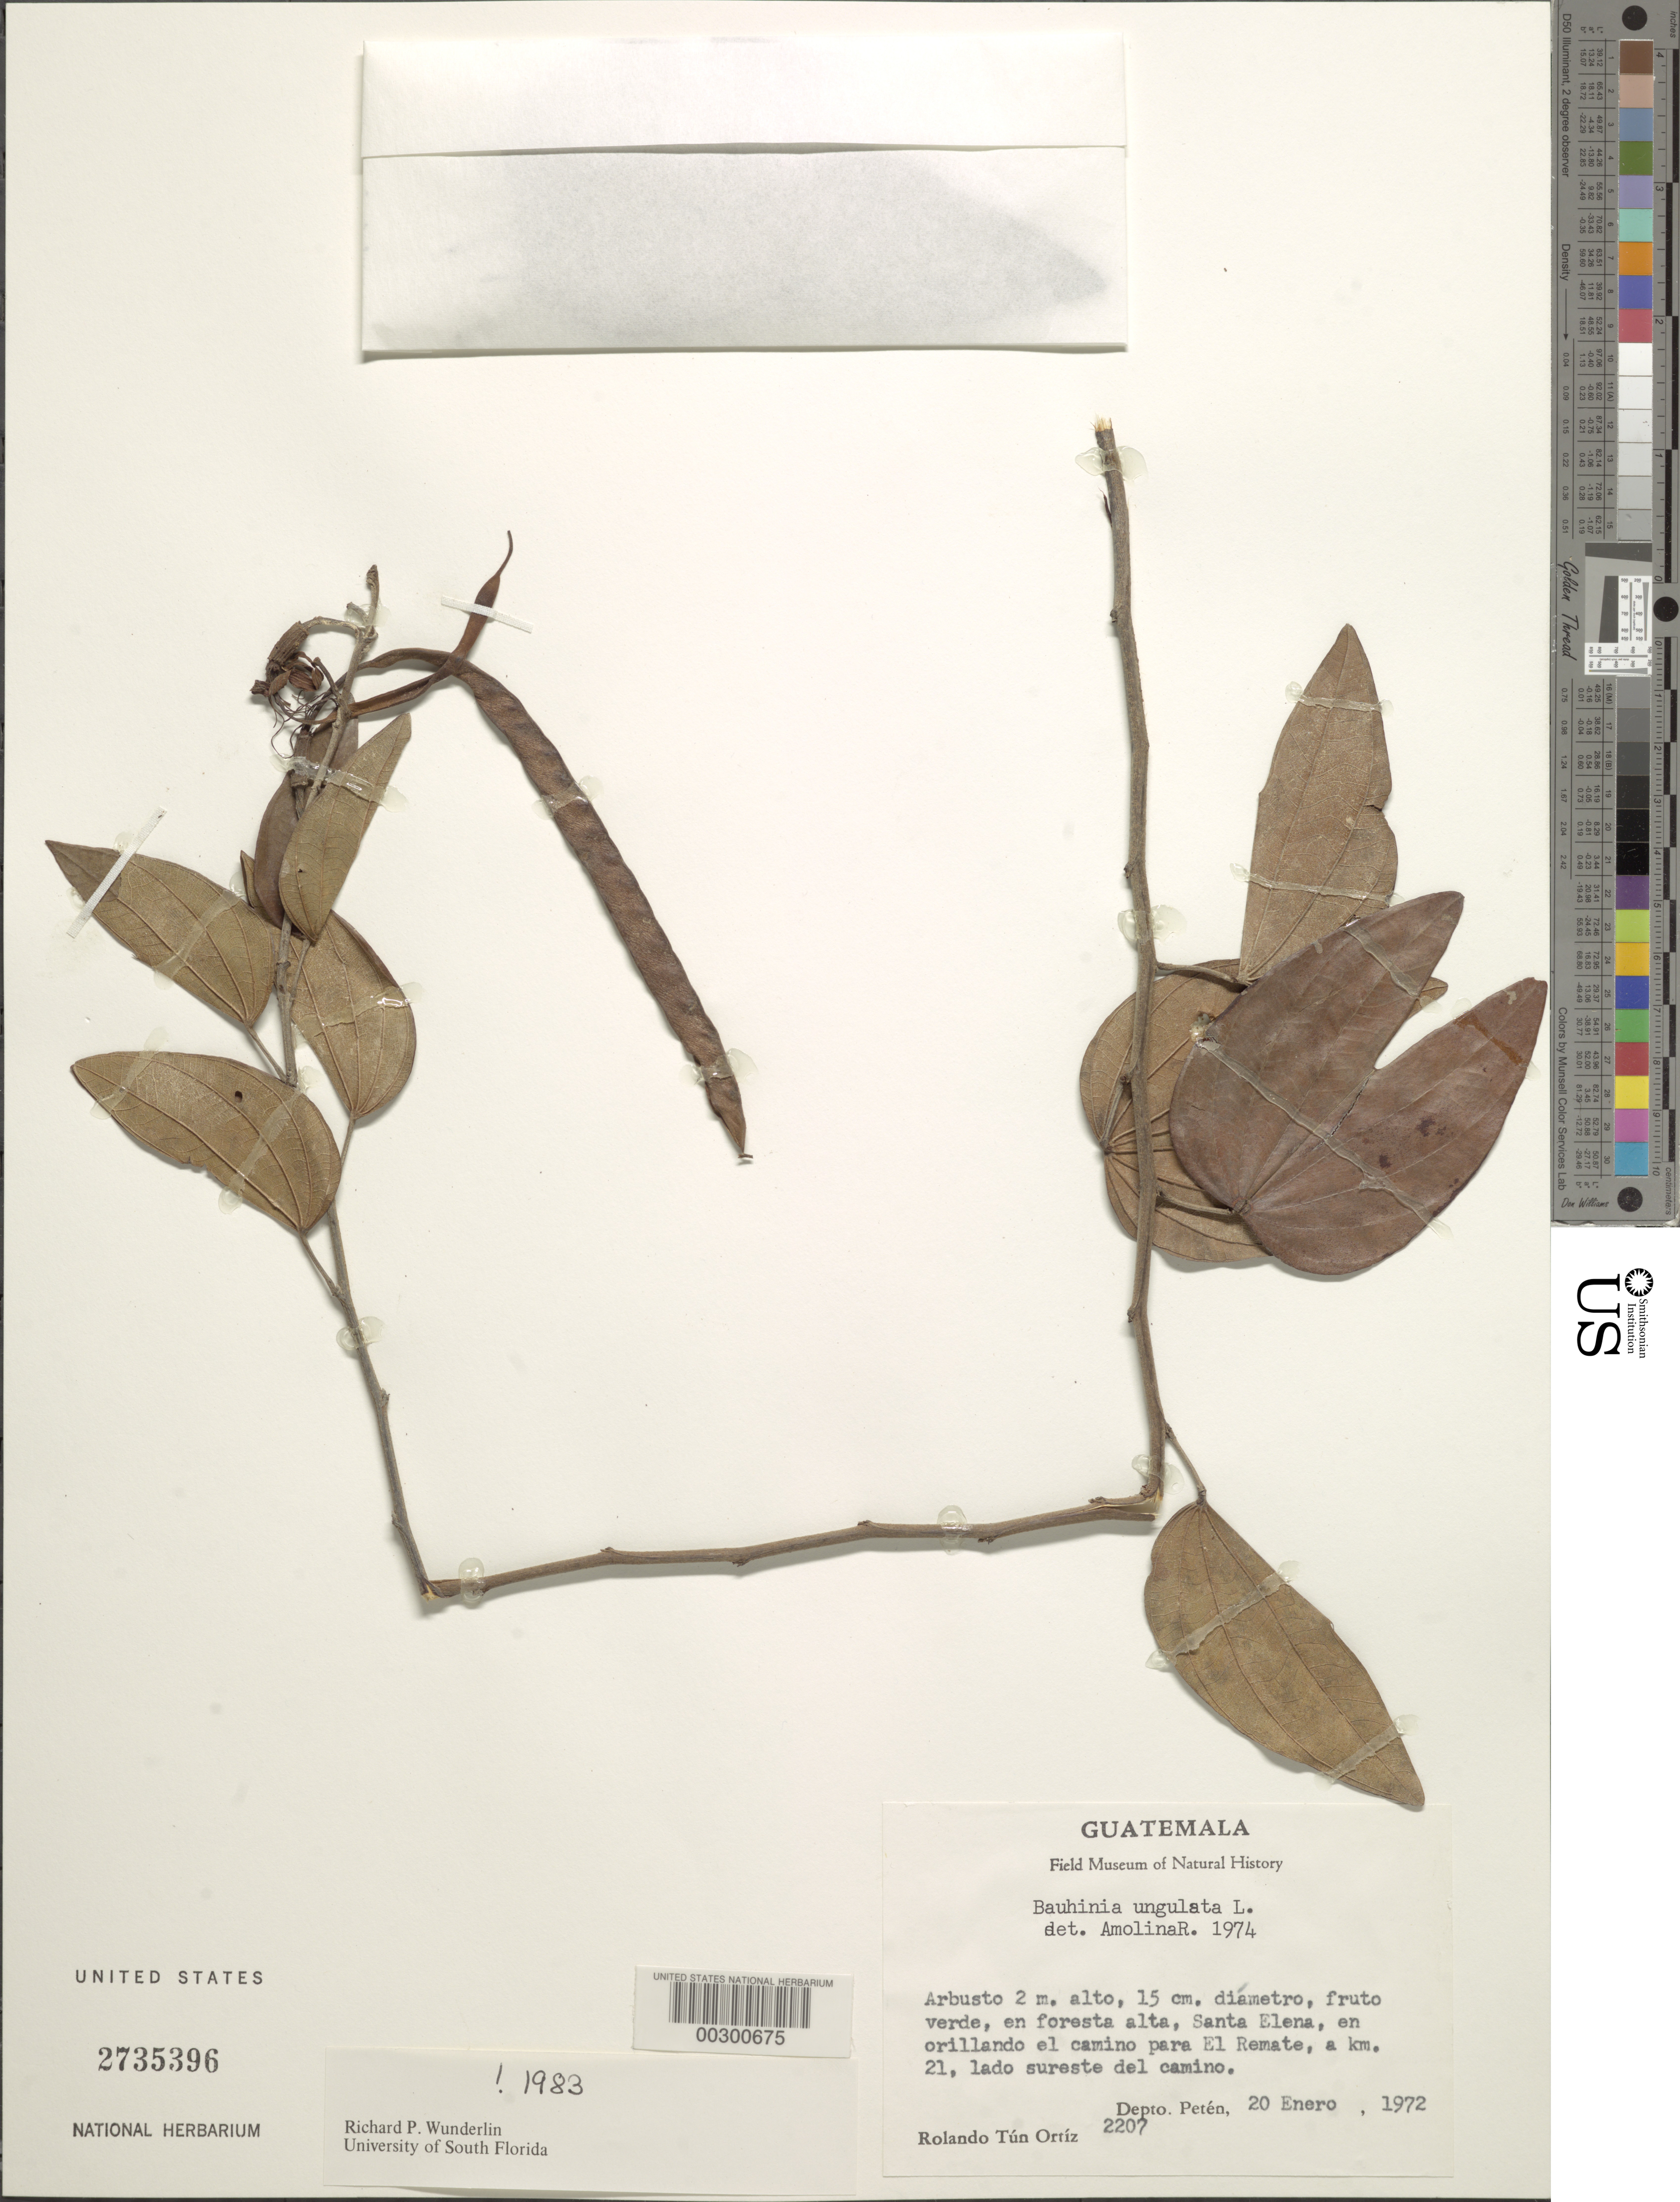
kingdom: Plantae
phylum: Tracheophyta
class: Magnoliopsida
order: Fabales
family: Fabaceae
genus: Bauhinia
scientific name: Bauhinia ungulata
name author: L.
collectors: R. Tún Ortiz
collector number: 2207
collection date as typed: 20 Jan 1972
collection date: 1972-01-20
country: Guatemala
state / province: El Petén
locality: Santa Elena, on the bank of the road to El Remate, km 21 SE side of the road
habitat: Tall forest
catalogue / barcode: US 2735396